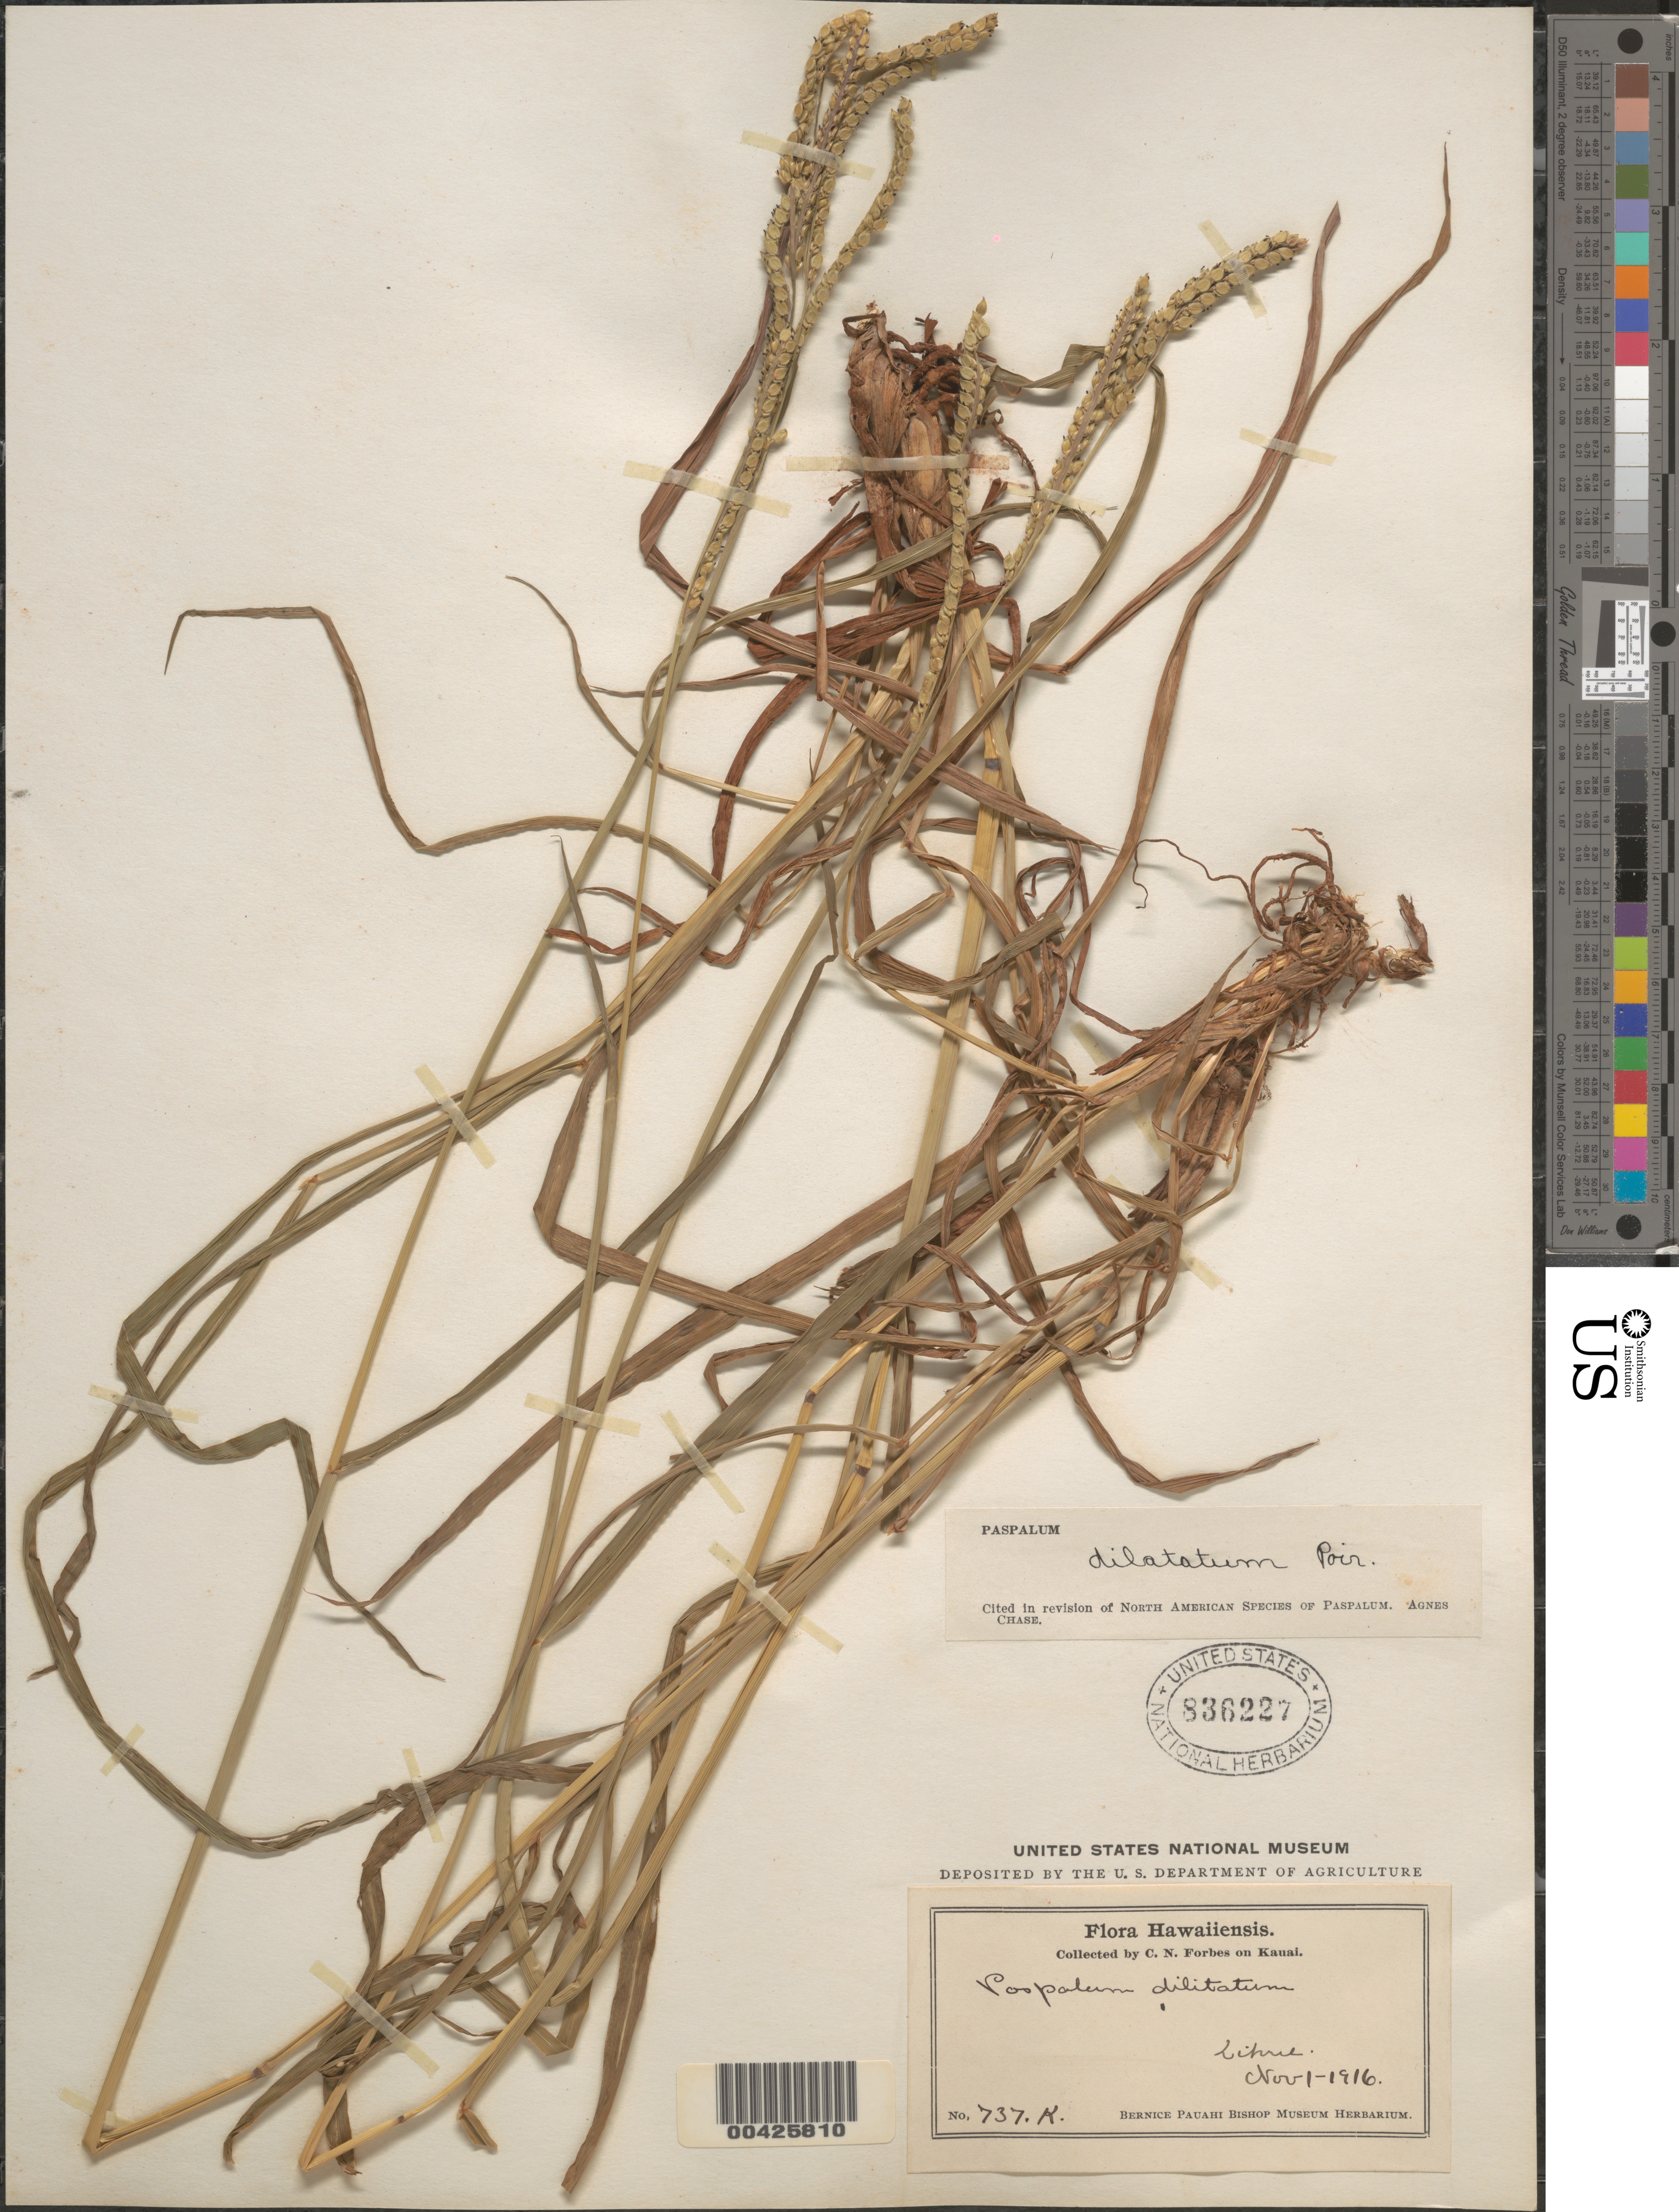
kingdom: Plantae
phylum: Tracheophyta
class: Liliopsida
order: Poales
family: Poaceae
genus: Paspalum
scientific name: Paspalum dilatatum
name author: Poir. in Lam.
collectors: C. N. Forbes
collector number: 737.K.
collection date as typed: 1 Nov 1916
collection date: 1916-11-01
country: United States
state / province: Hawaii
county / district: Kauai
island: Kaua'i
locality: Lihue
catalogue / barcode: US 836227